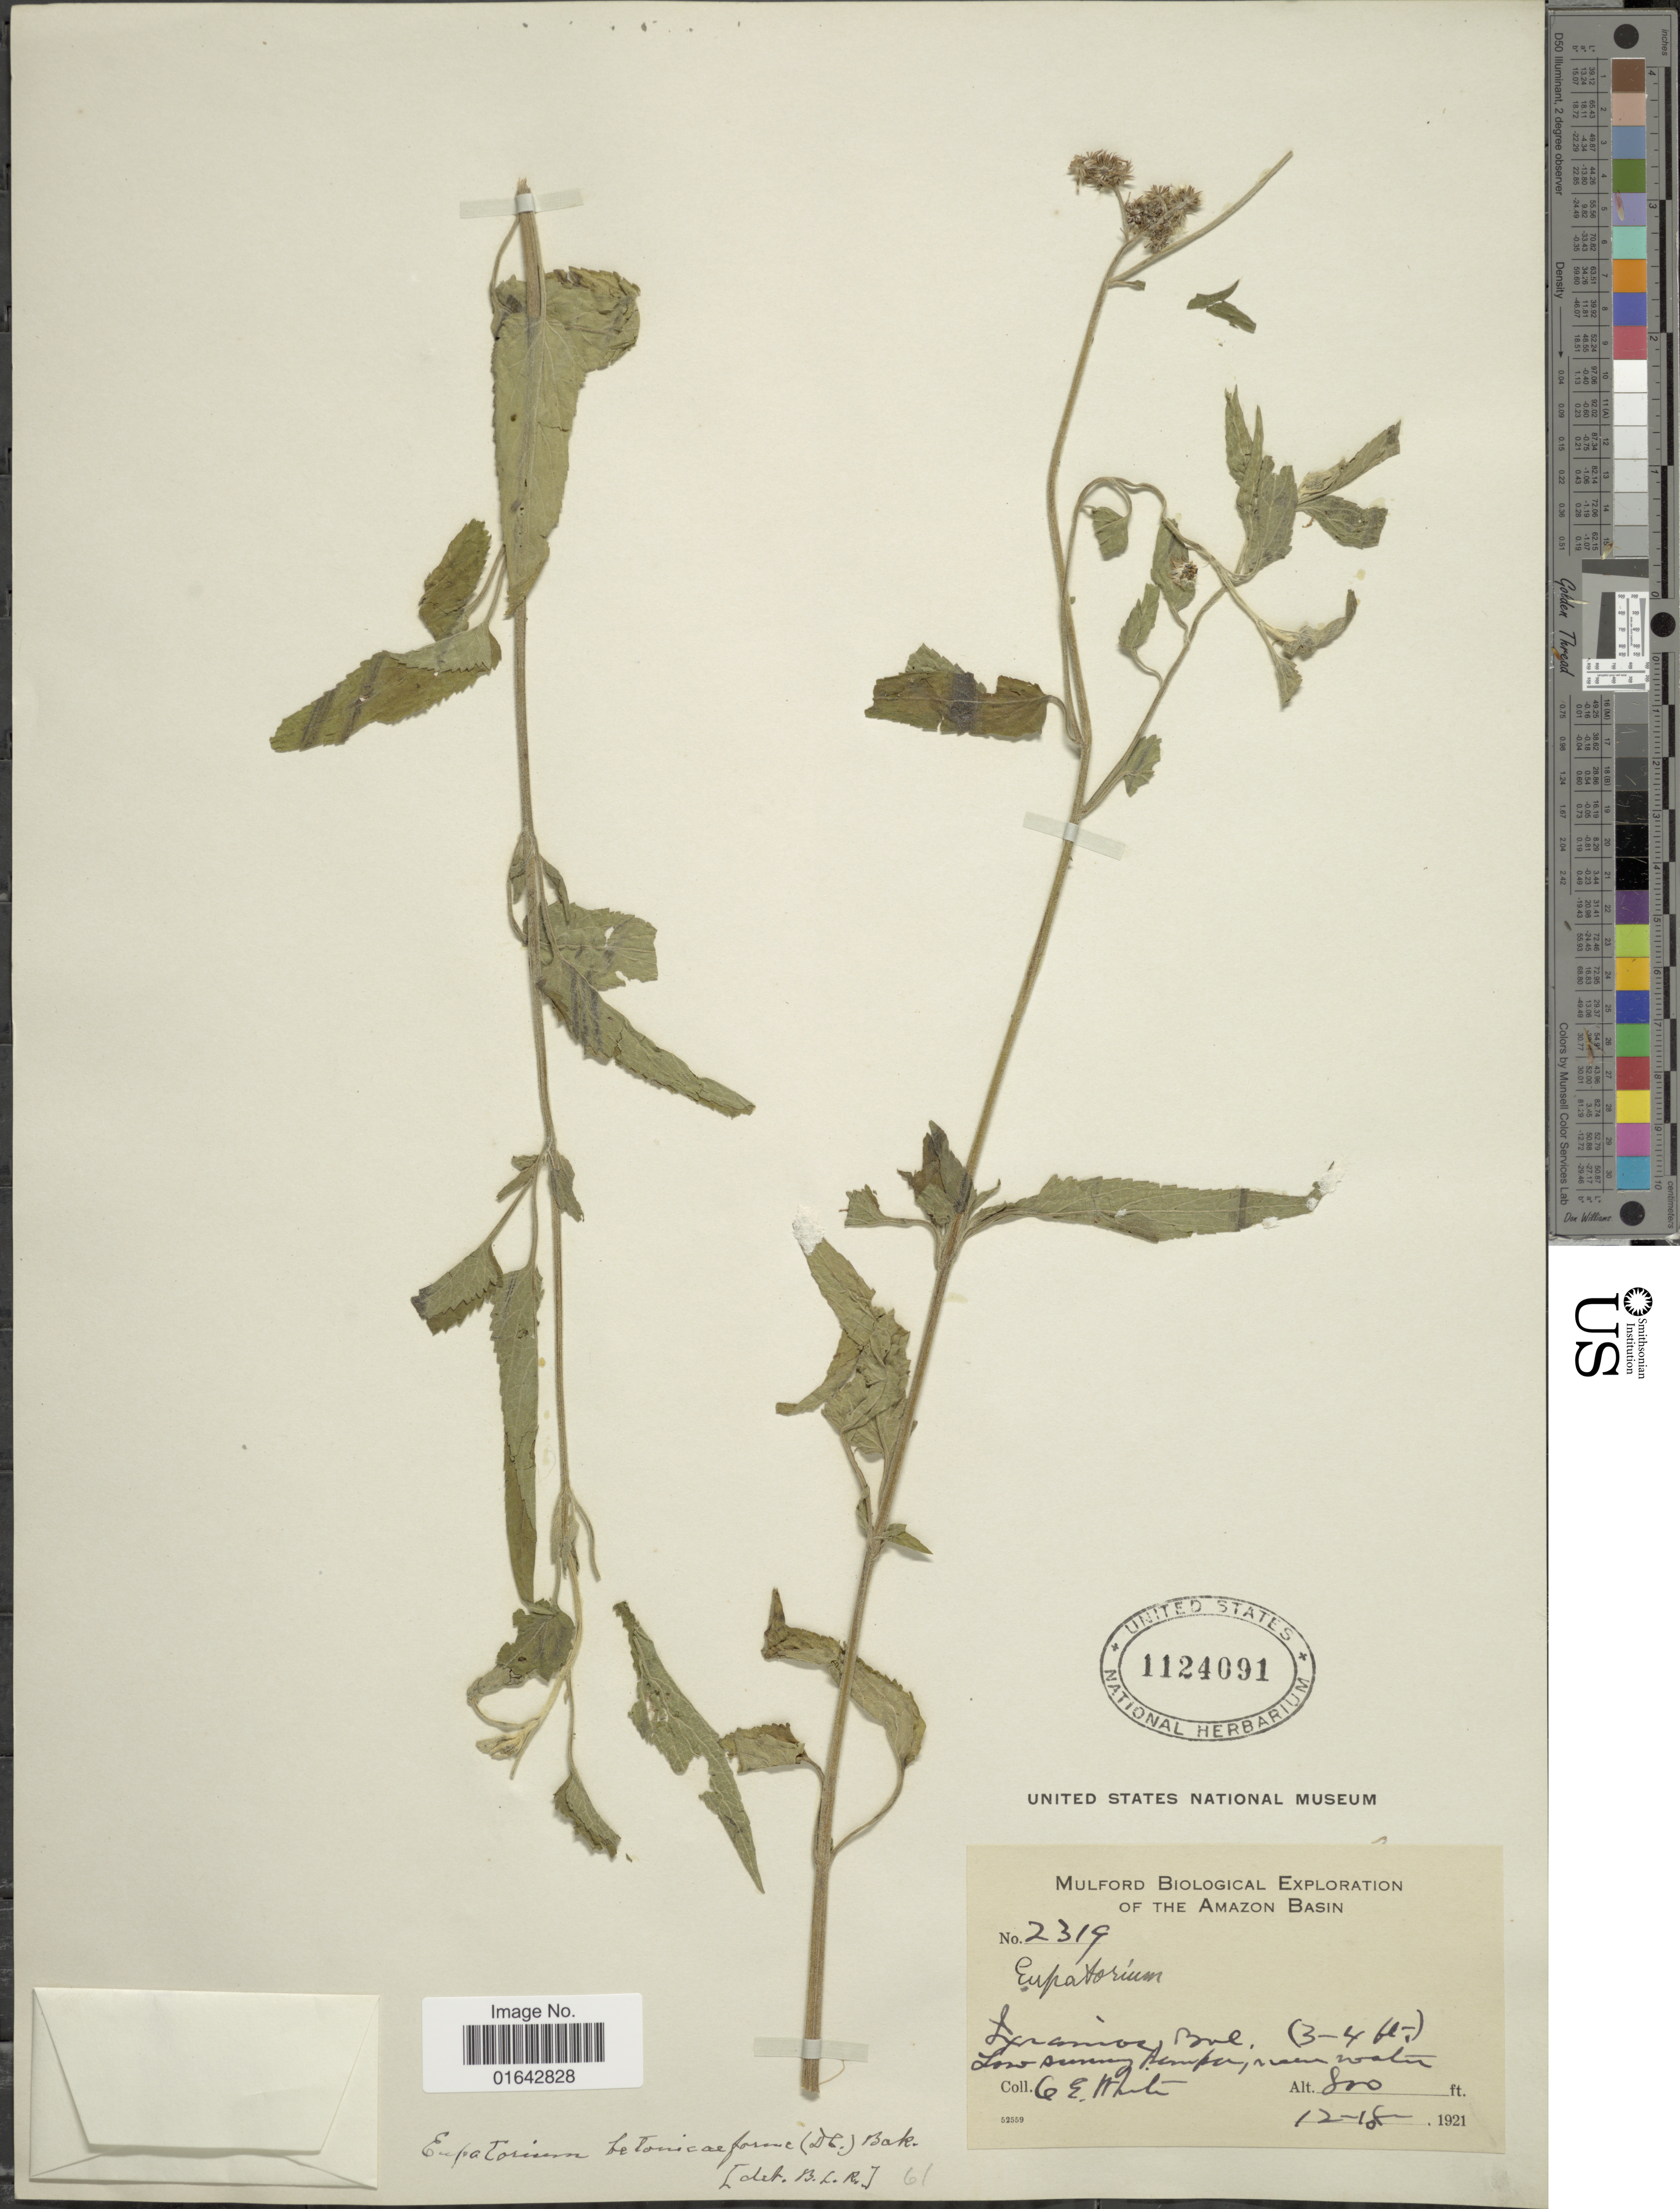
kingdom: Plantae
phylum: Tracheophyta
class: Magnoliopsida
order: Asterales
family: Asteraceae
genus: Barrosoa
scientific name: Barrosoa betoniciformis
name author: (DC.) R.M. King & H. Rob.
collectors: O. E. White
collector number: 2319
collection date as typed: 12-18-1921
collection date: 1921-12-18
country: Bolivia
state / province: La Paz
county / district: Iturralde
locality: Ixiamas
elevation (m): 244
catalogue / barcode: US 1124091